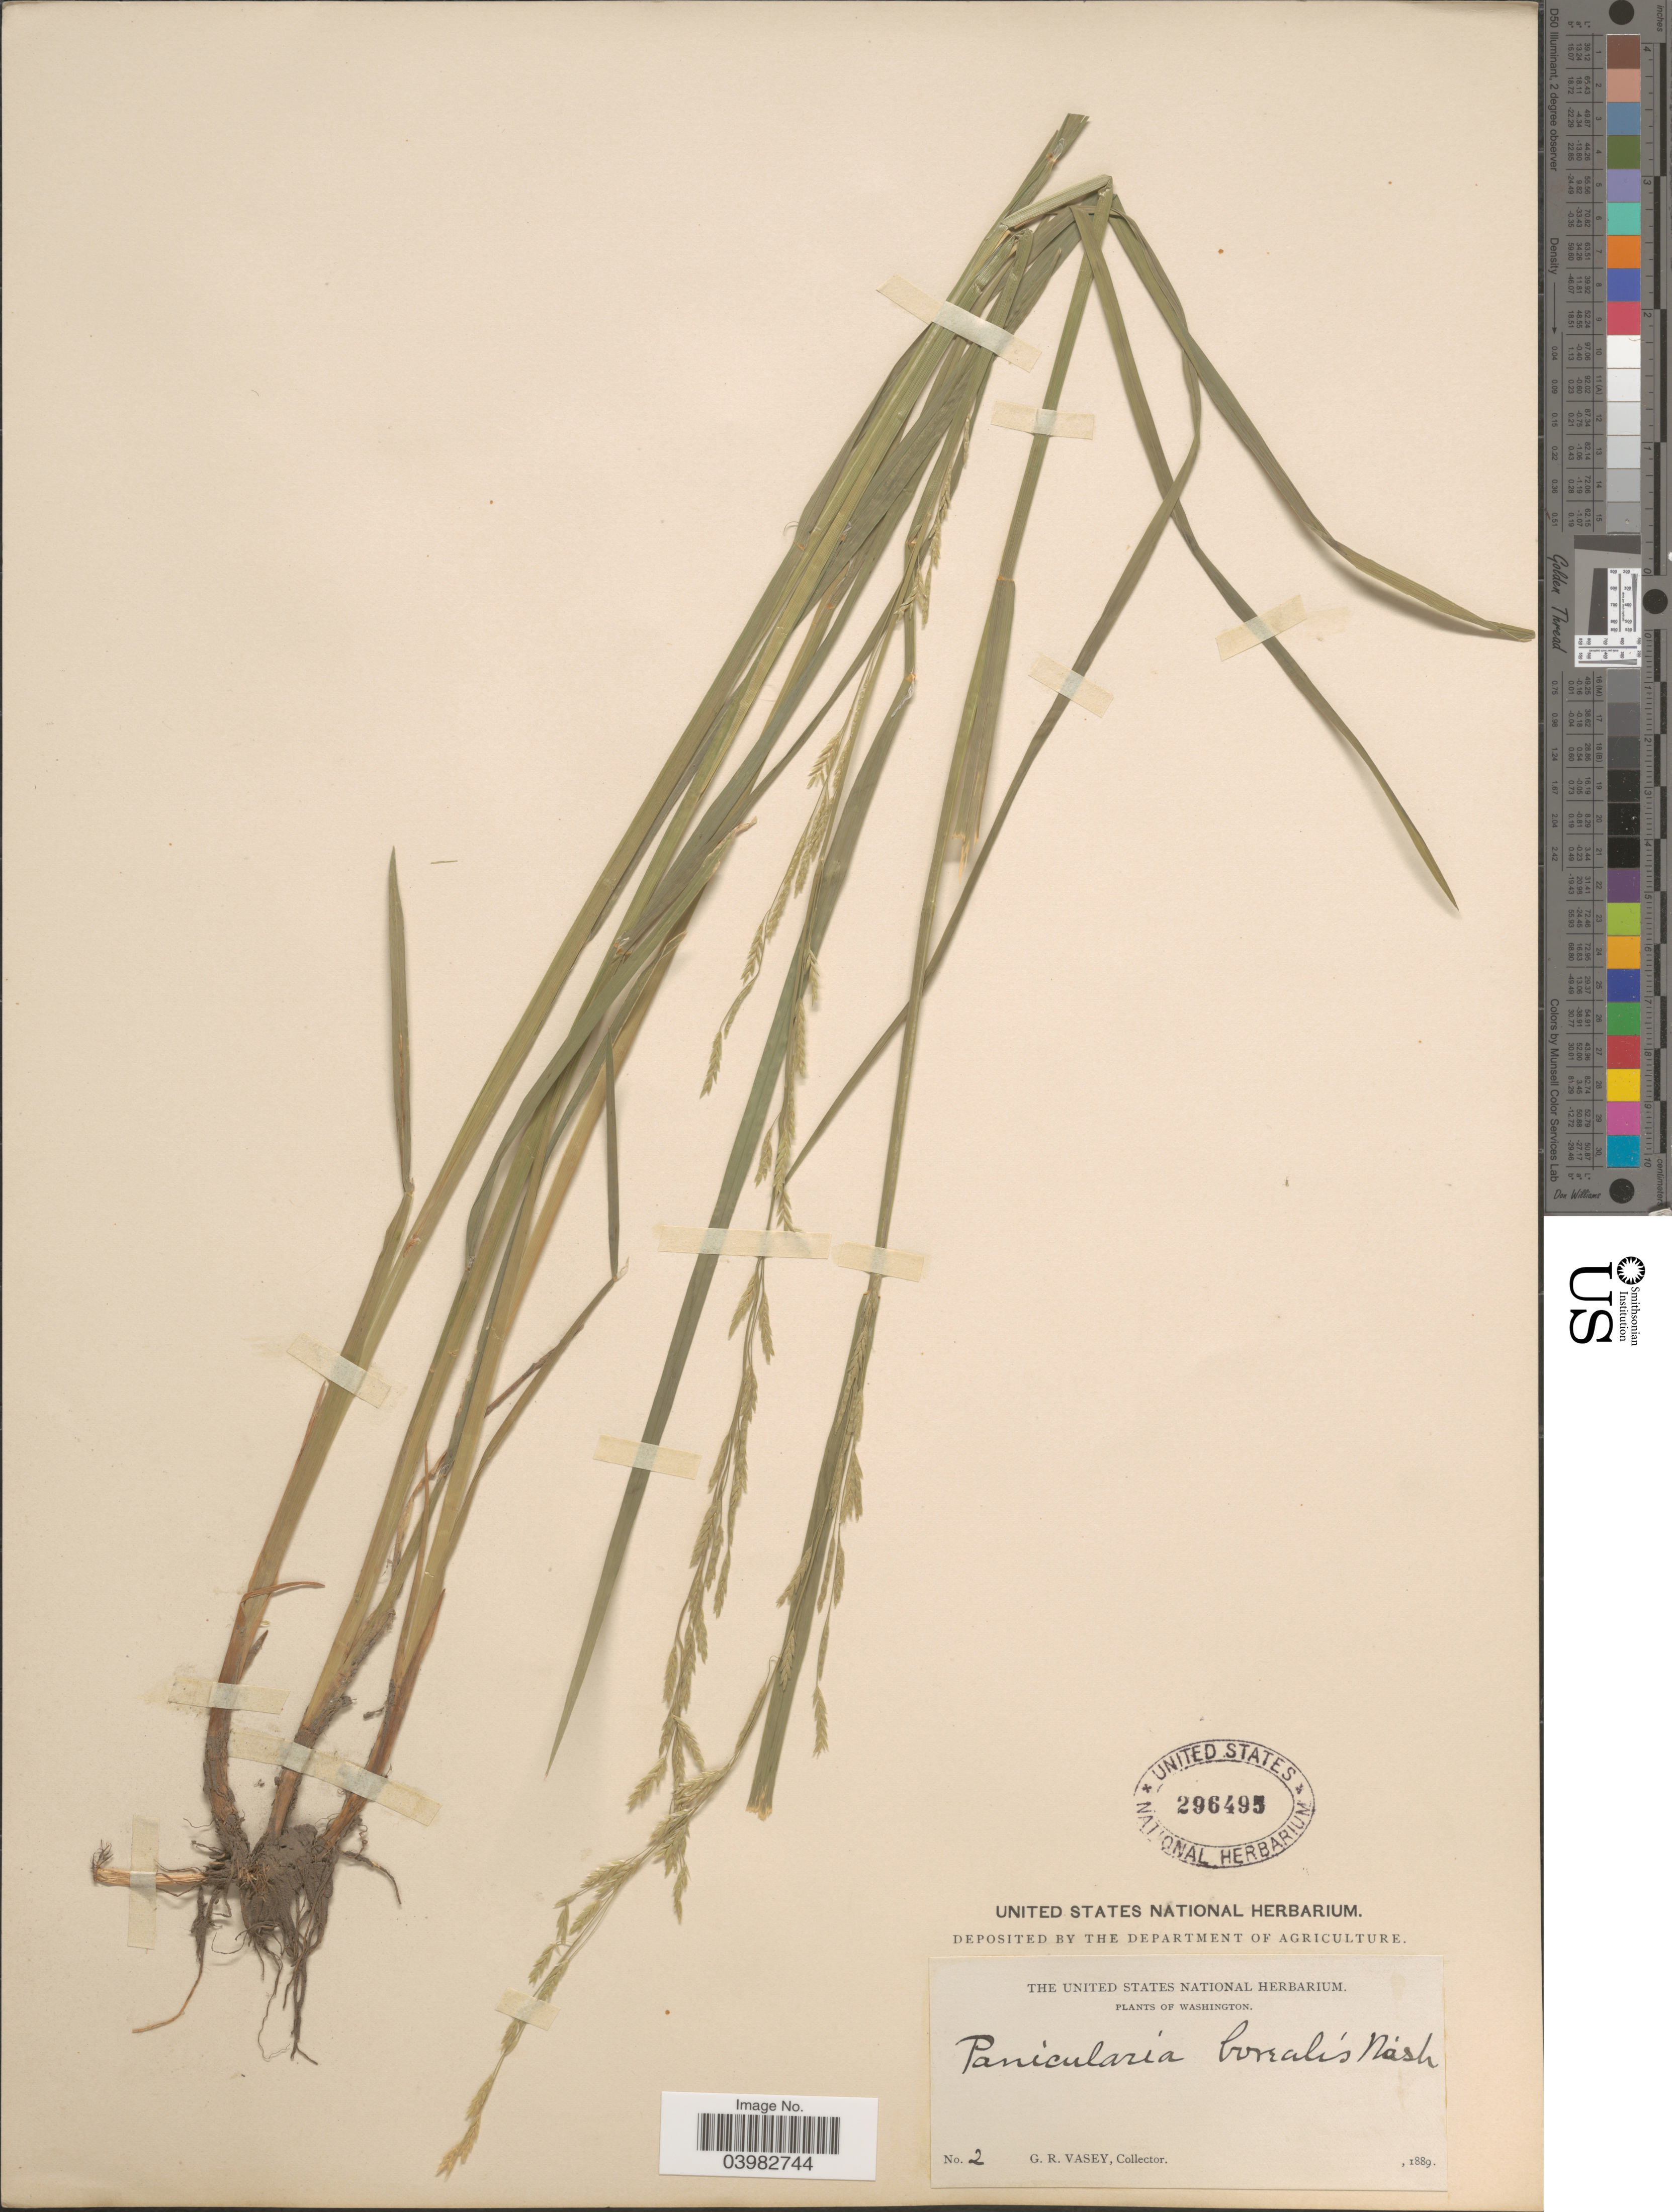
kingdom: Plantae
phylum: Tracheophyta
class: Liliopsida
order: Poales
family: Poaceae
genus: Glyceria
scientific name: Glyceria borealis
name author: (Nash) Batchelder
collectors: G. R. Vasey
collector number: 2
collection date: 1889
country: United States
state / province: Washington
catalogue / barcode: US 296495